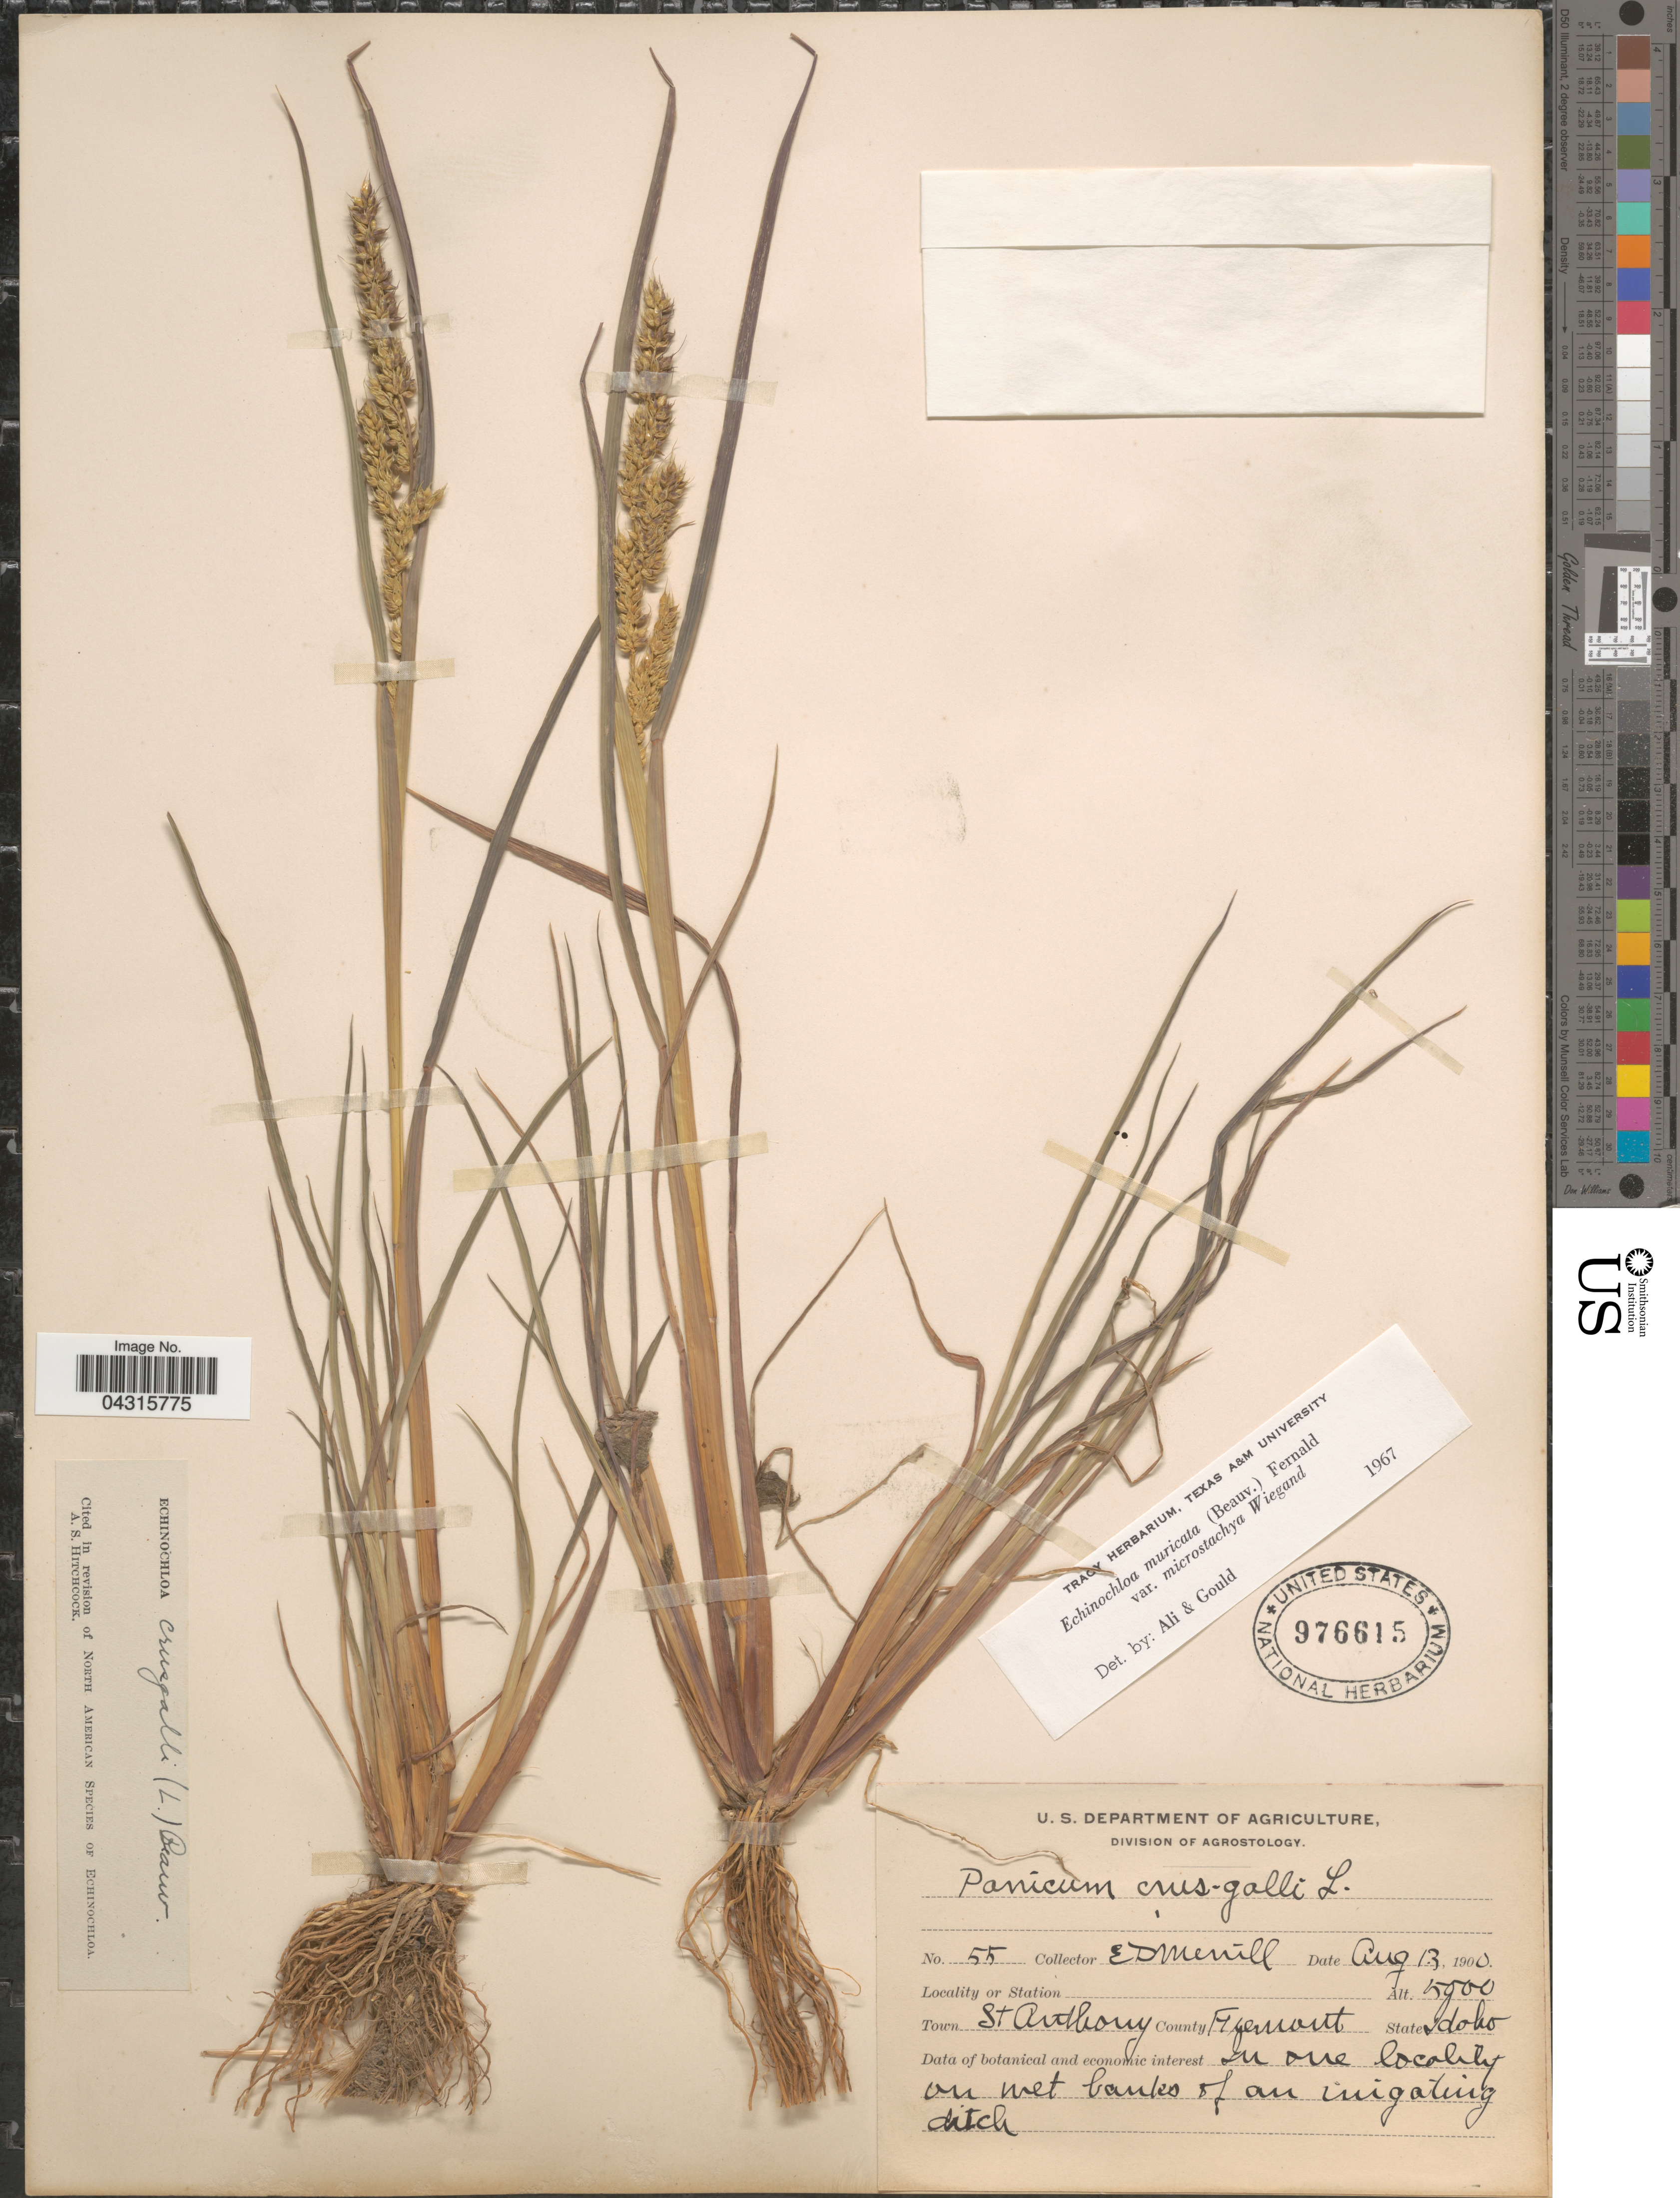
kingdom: Plantae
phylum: Tracheophyta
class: Liliopsida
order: Poales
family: Poaceae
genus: Echinochloa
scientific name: Echinochloa muricata var. microstachya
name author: Wiegand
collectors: E. D. Merrill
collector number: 55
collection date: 1900-08-13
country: United States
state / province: Idaho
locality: Town St Anthony. County Fremont.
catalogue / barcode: US 976615